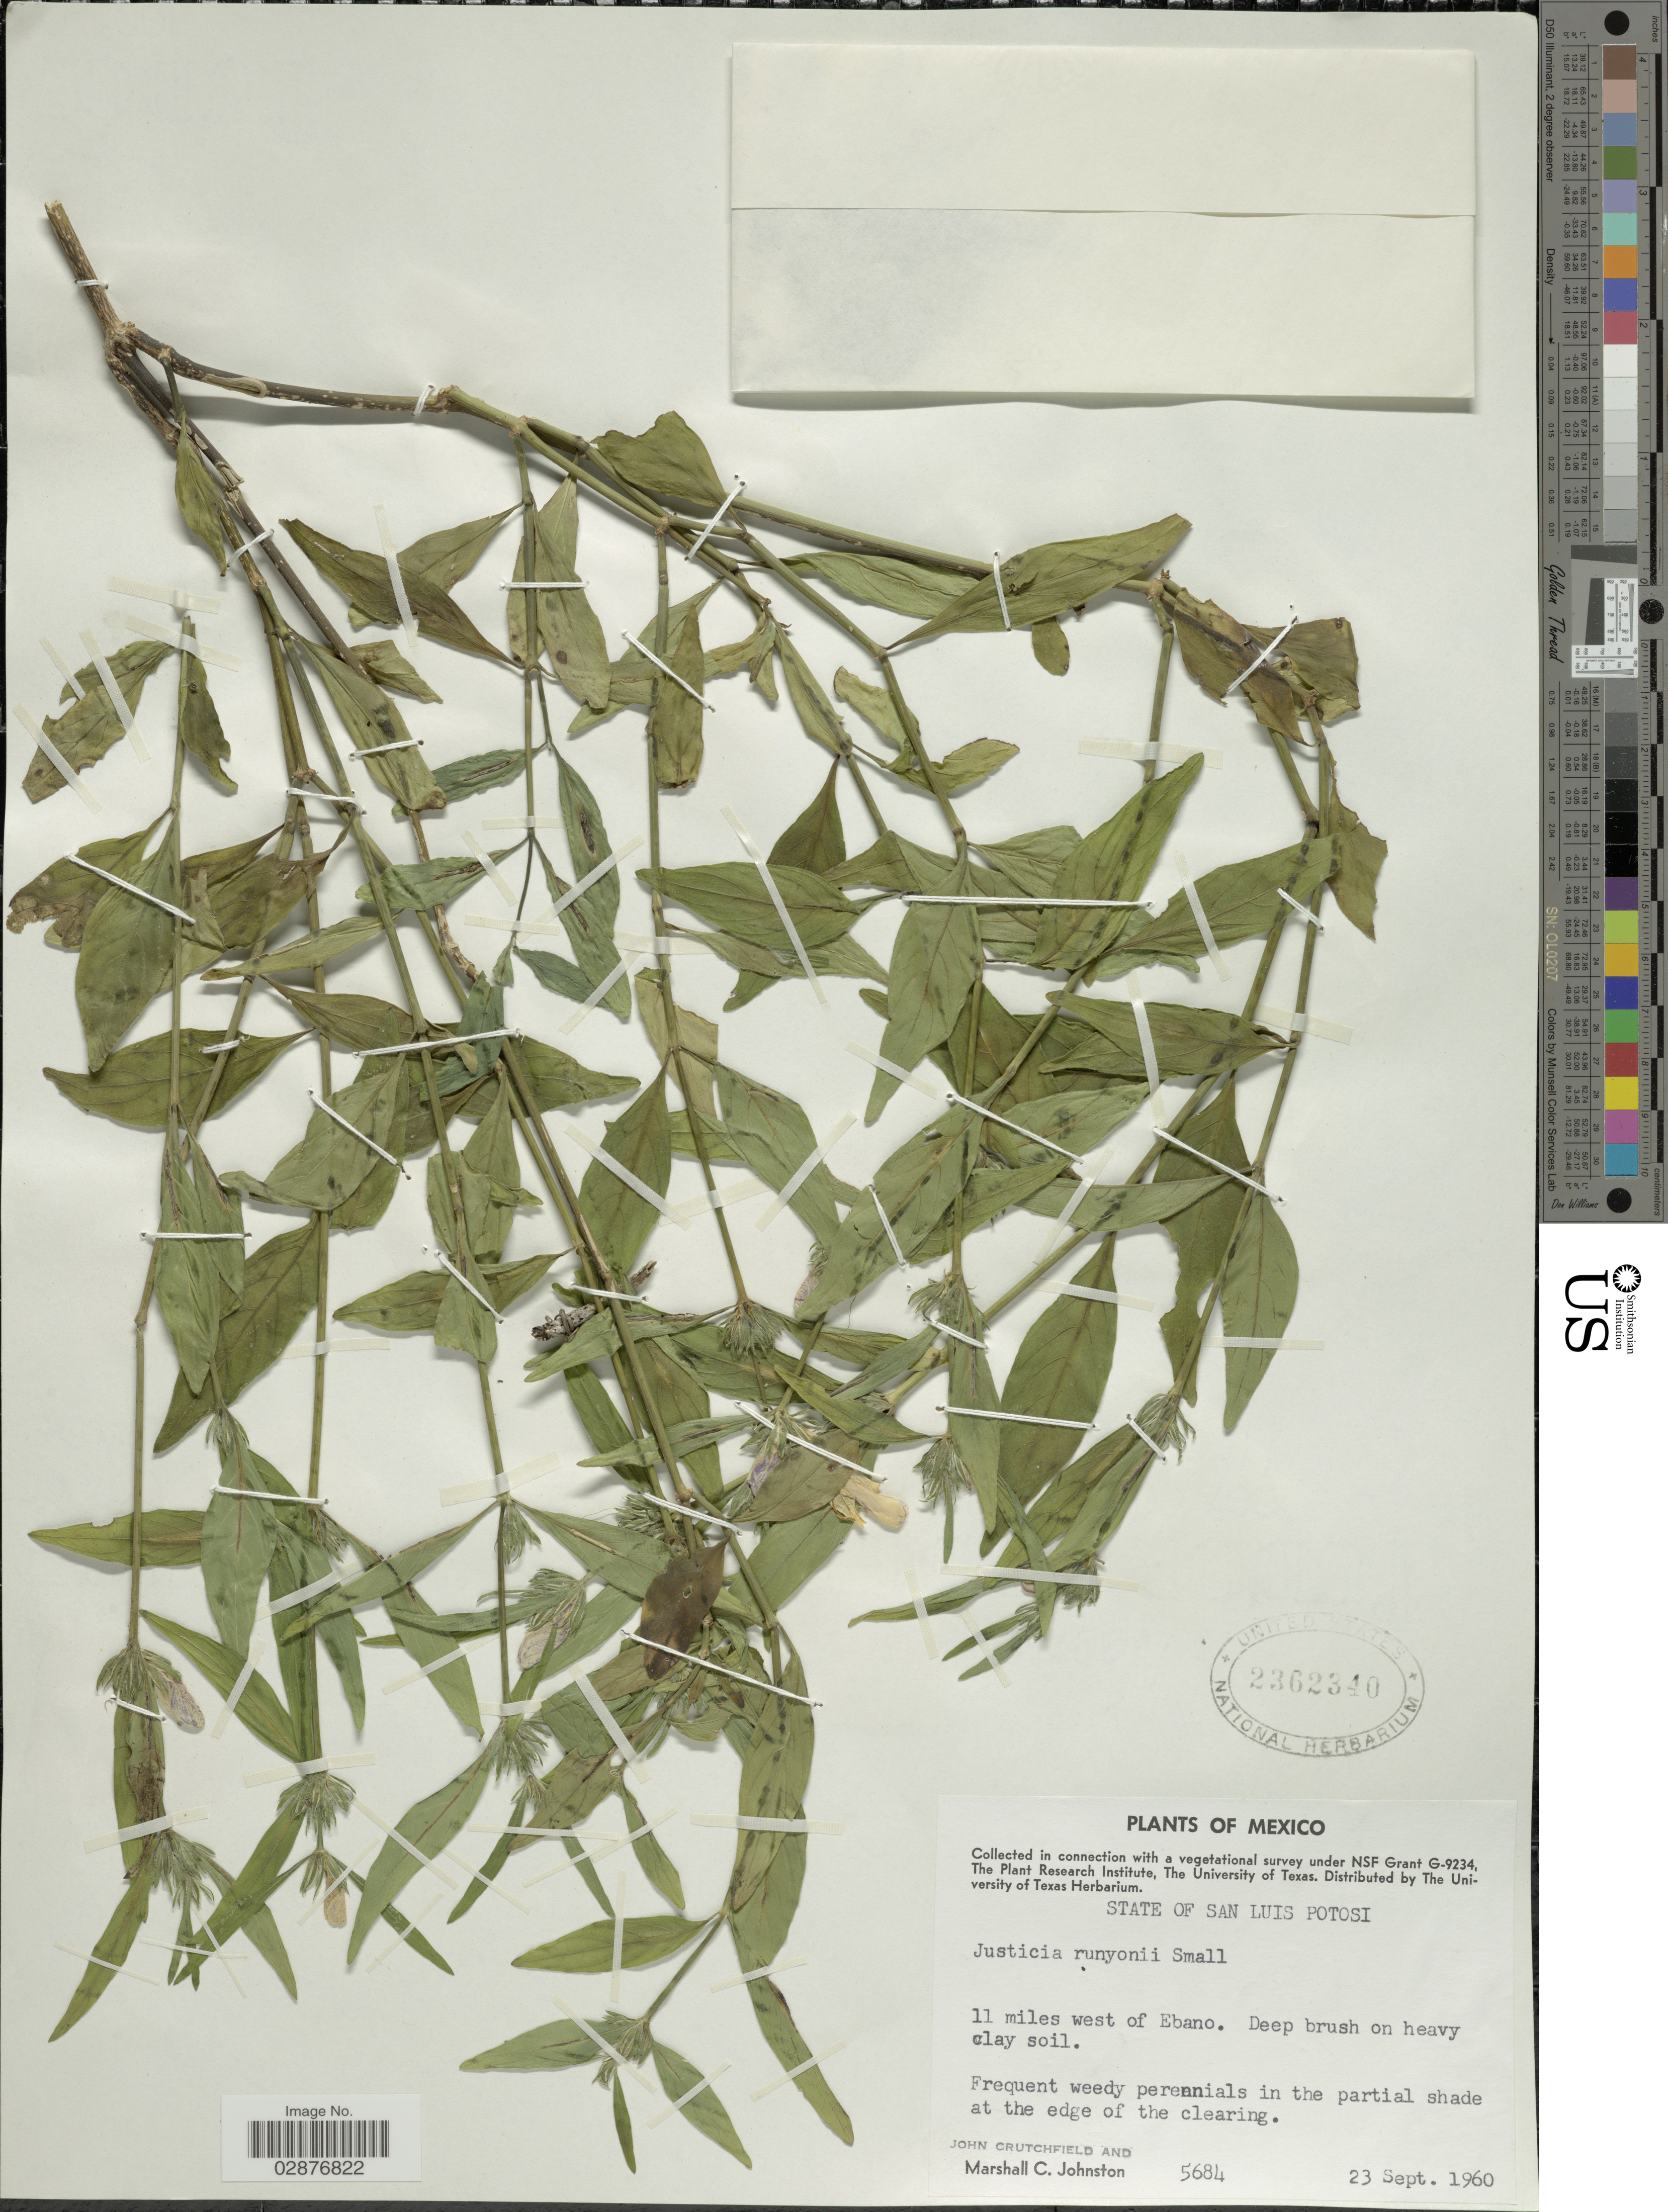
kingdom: Plantae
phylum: Tracheophyta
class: Magnoliopsida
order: Lamiales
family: Acanthaceae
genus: Justicia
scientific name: Justicia runyonii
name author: Small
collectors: J. Crutchfield & M. Johnston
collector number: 5684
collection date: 1960-09-23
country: Mexico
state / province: San Luis Potosí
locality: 11 miles west of Ebano.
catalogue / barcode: US 2362340